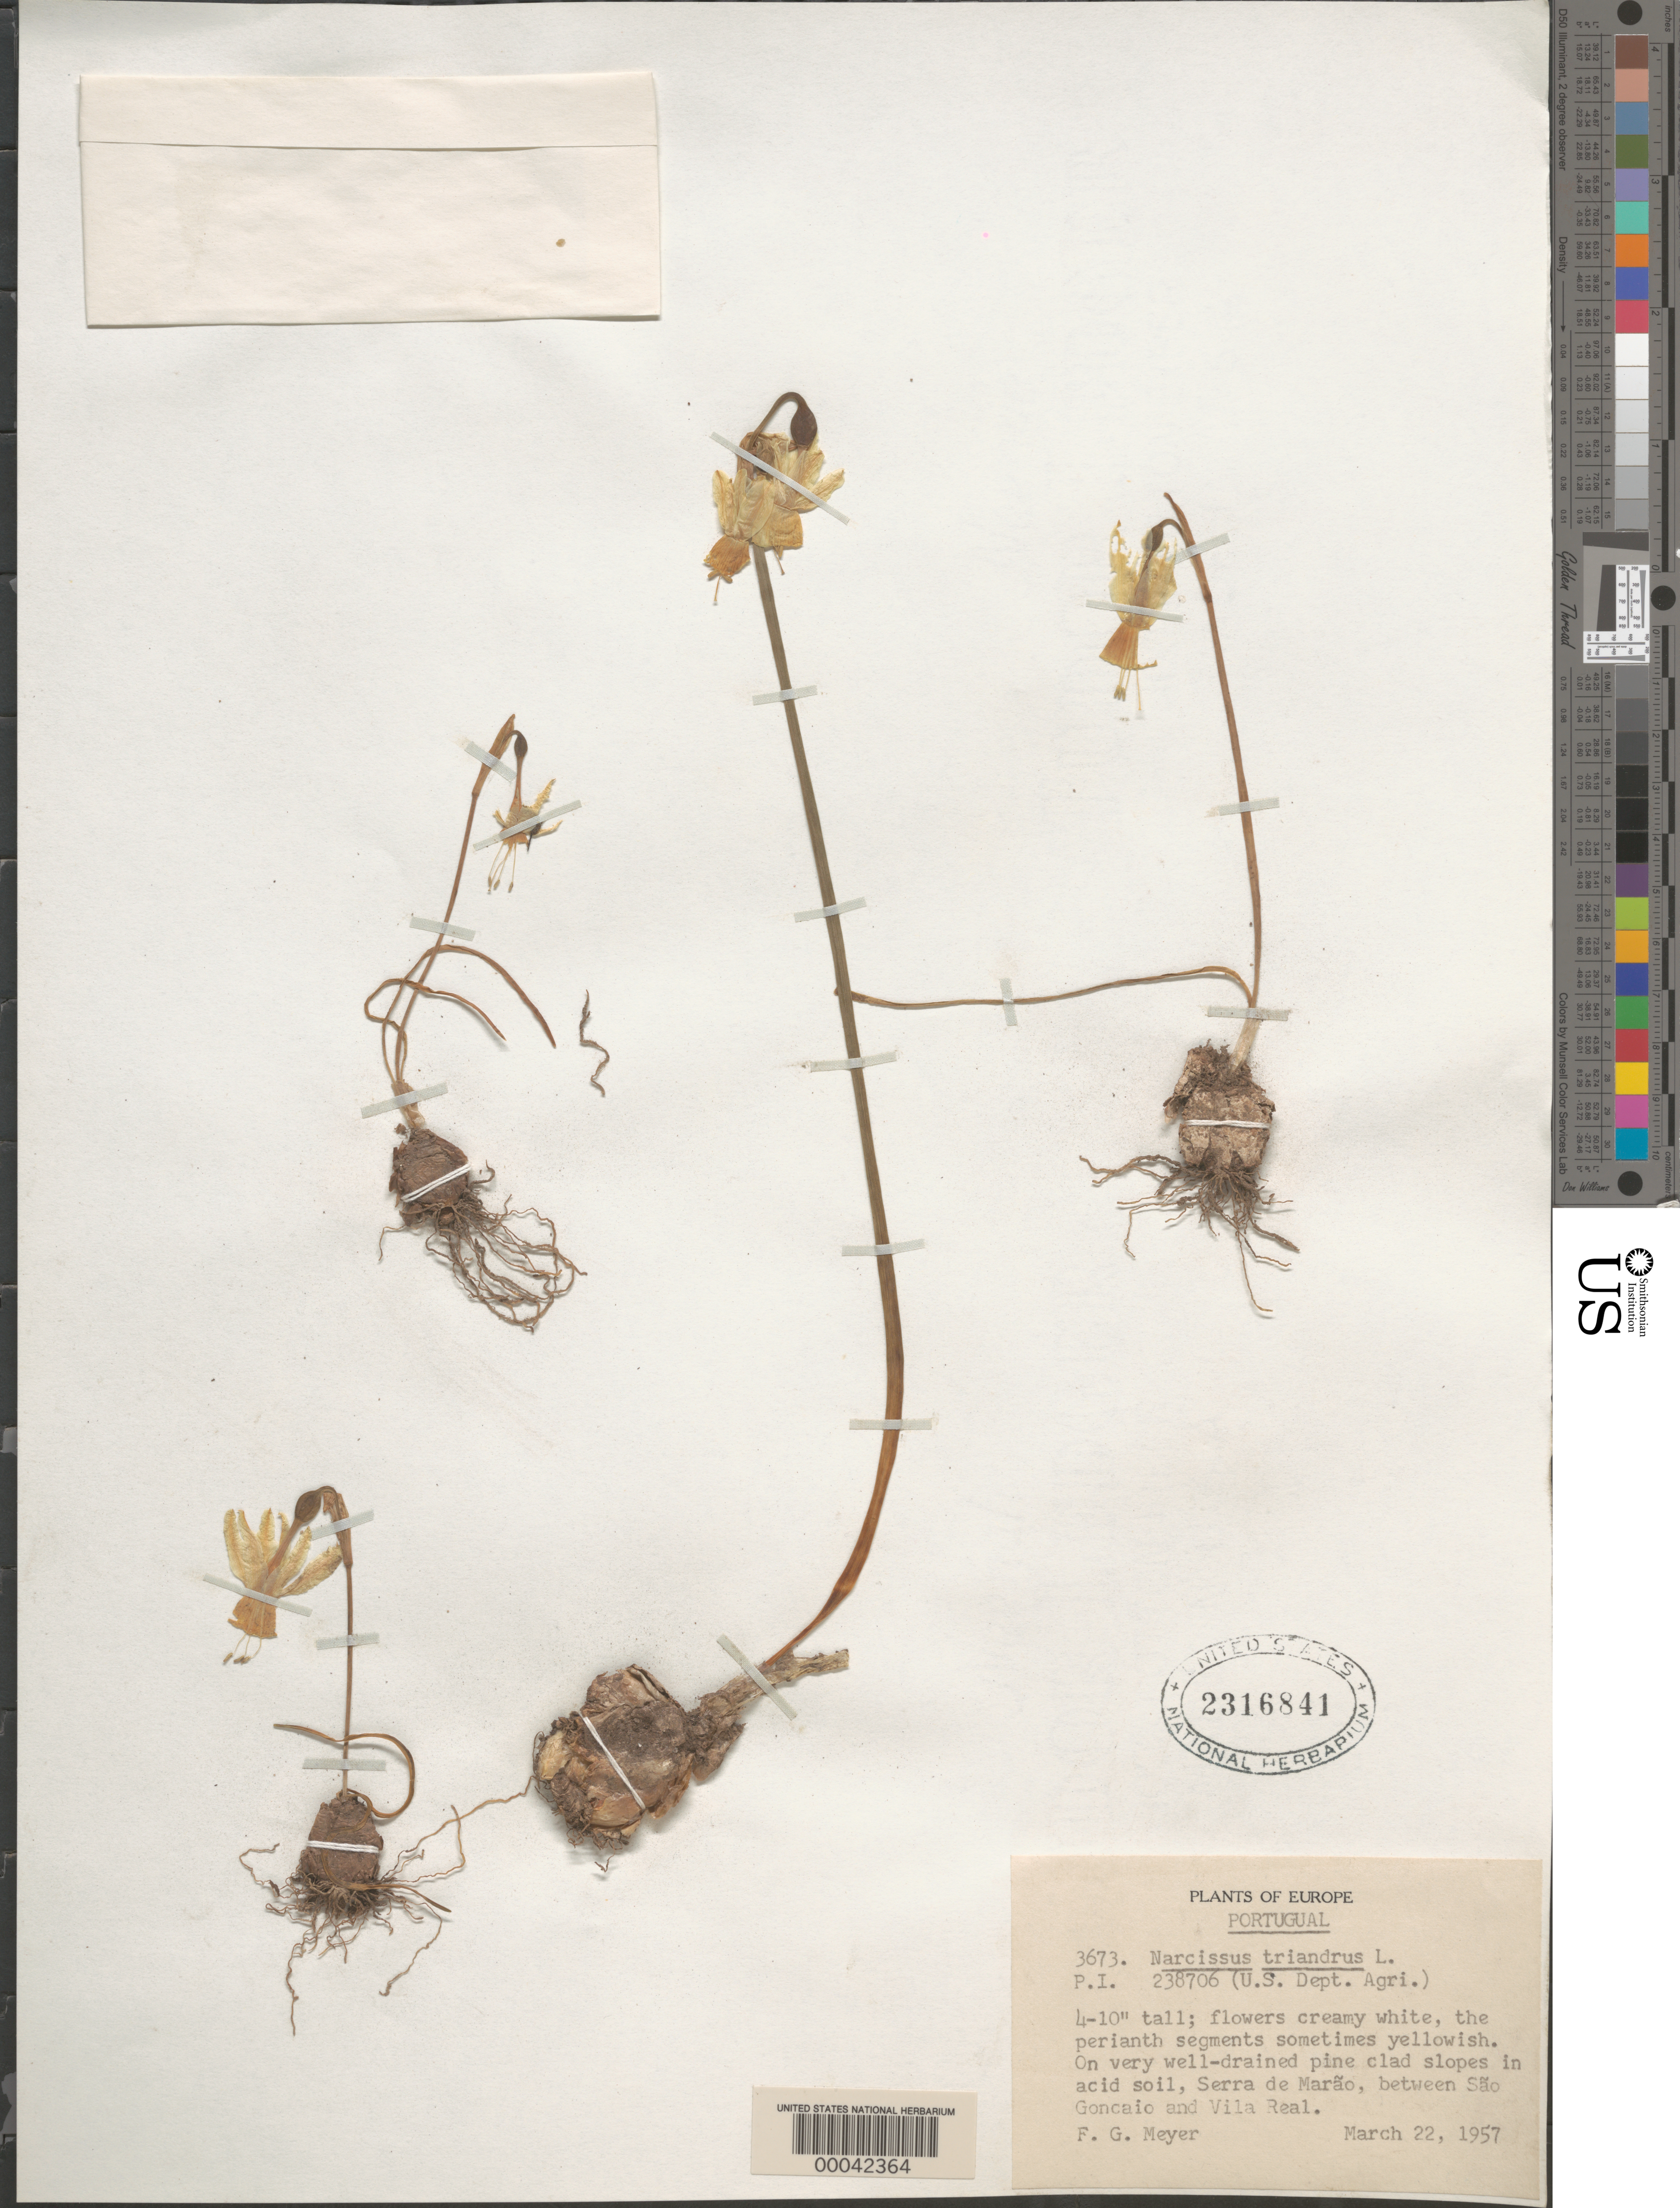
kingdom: Plantae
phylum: Tracheophyta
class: Liliopsida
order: Asparagales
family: Amaryllidaceae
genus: Narcissus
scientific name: Narcissus triandrus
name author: L.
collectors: F. G. Meyer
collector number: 3673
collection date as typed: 22 Mar 1957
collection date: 1957-03-22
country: Portugal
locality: Serra de marao, between sao goncaio and villa real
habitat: On very well-drained pine clad slopes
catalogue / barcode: US 2316841